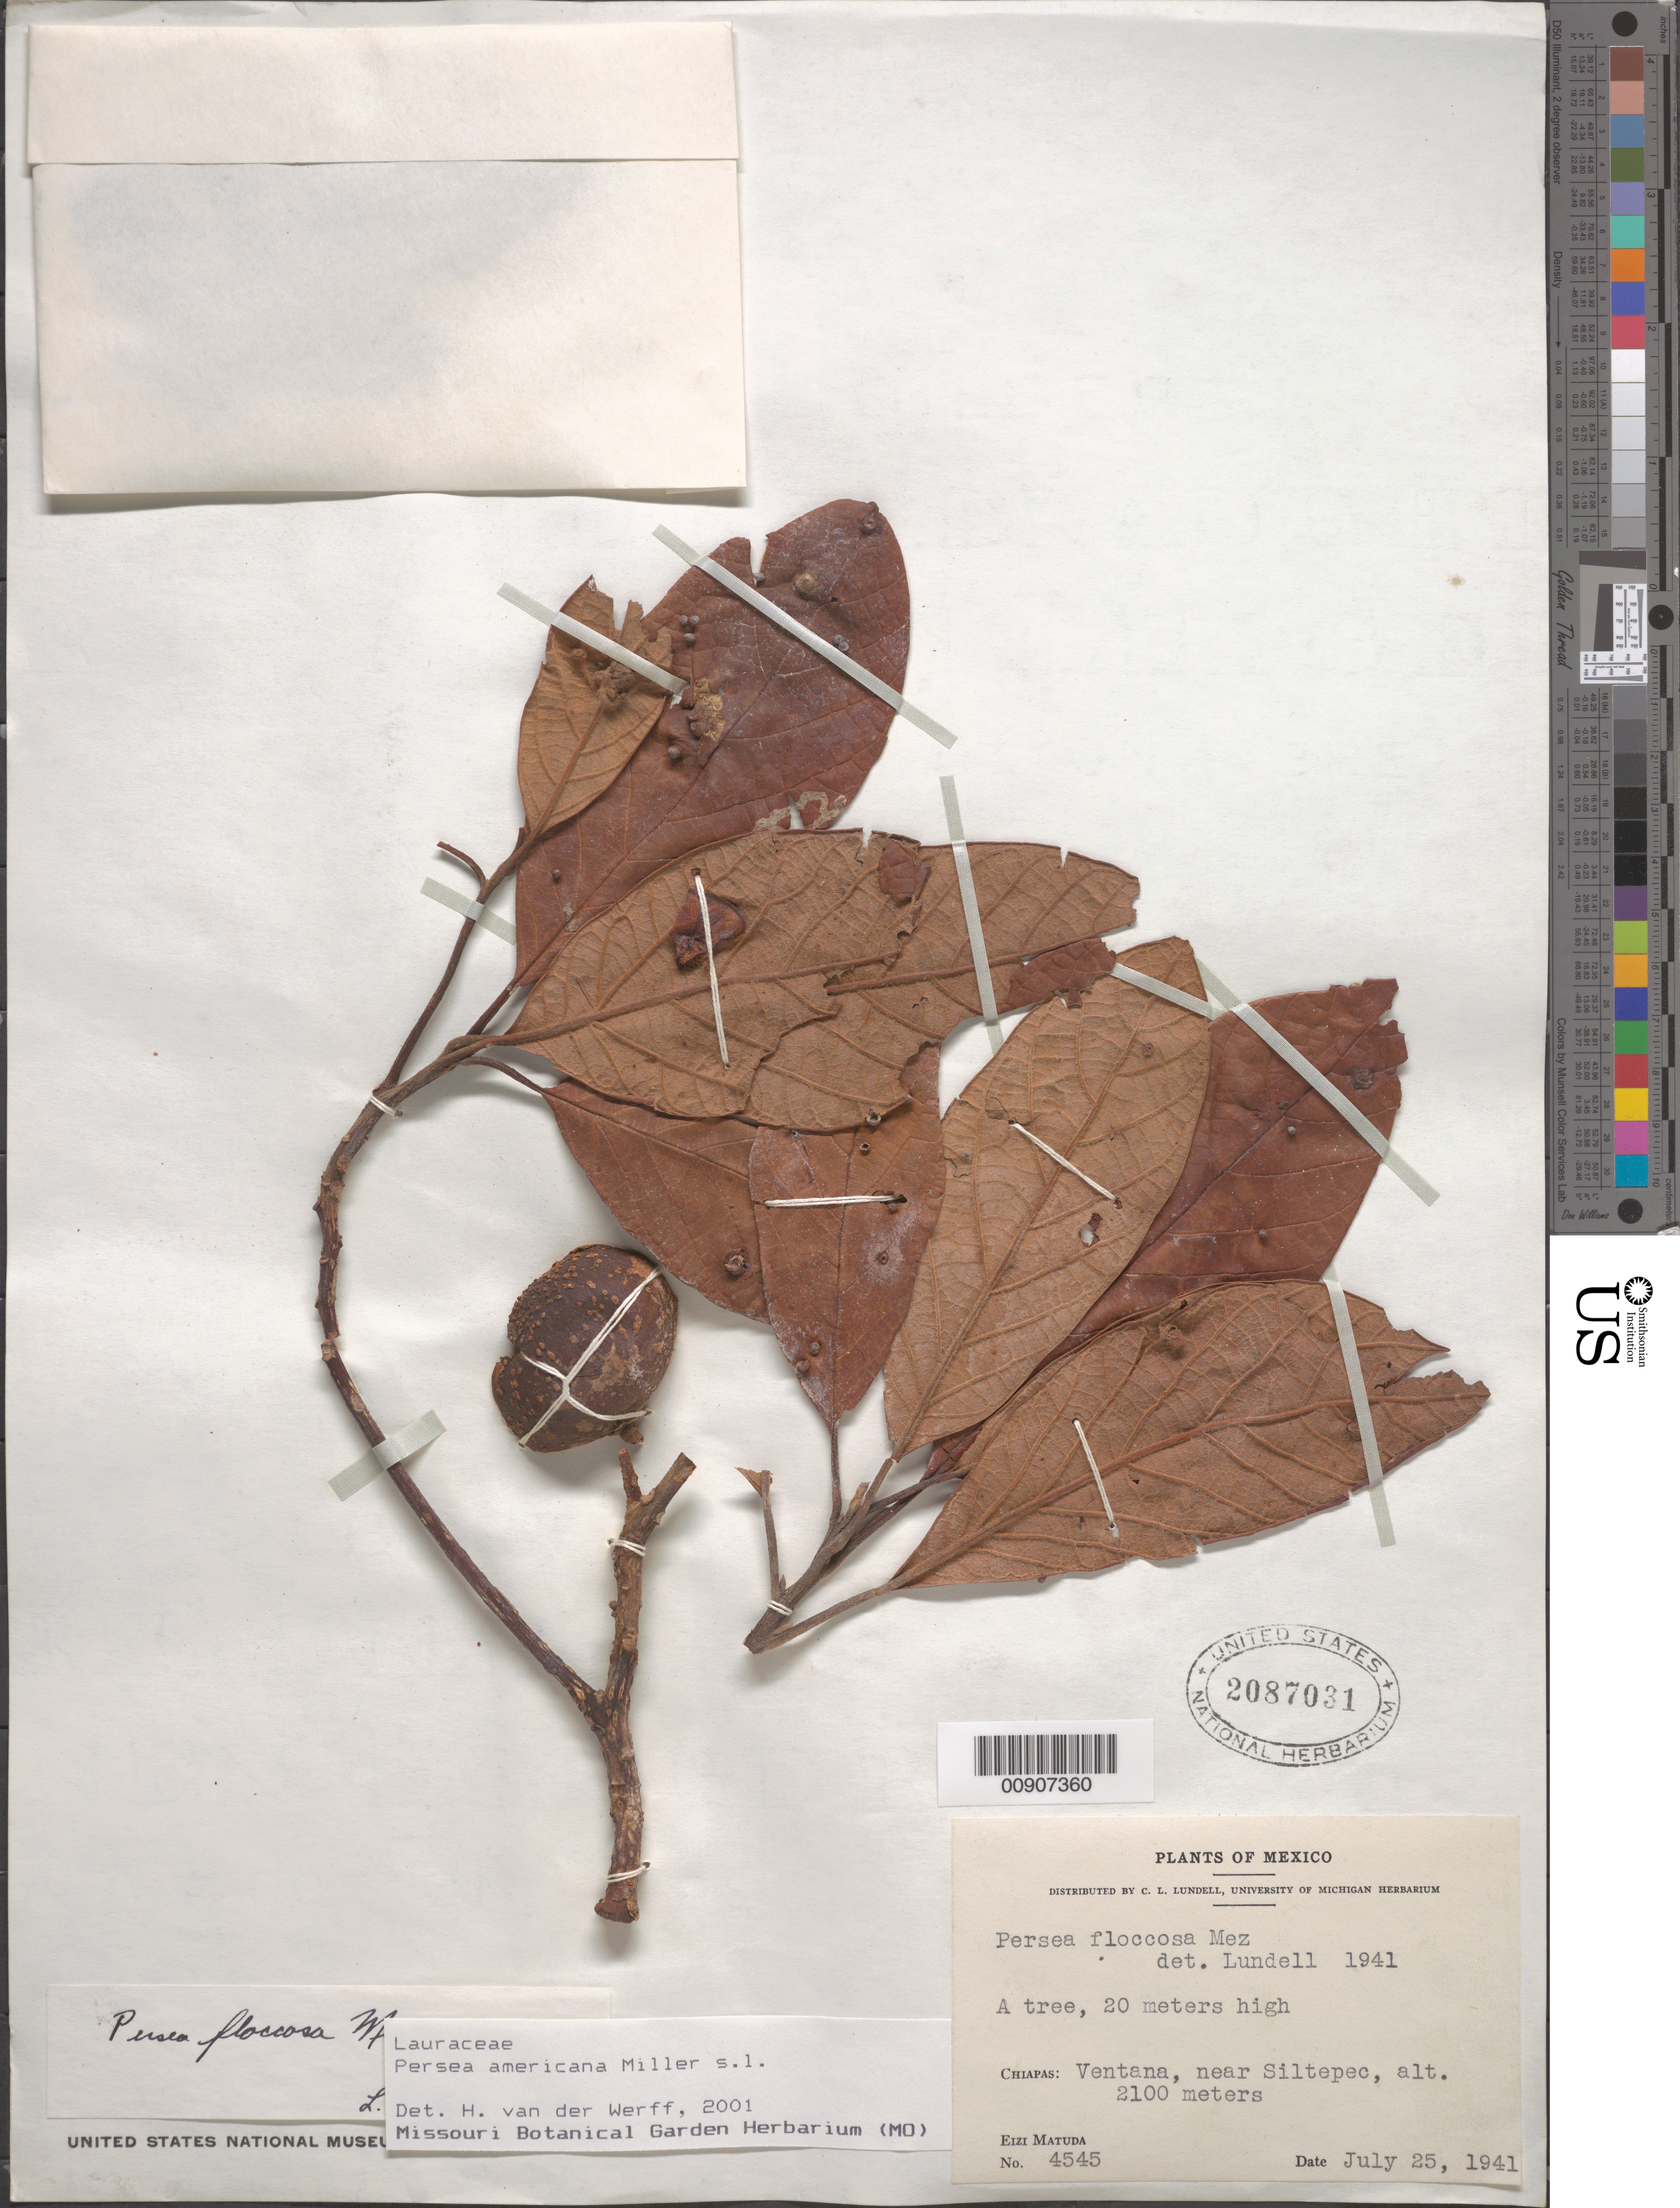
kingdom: Plantae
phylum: Tracheophyta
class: Magnoliopsida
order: Laurales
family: Lauraceae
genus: Persea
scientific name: Persea americana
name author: Mill.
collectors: E. Matuda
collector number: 4545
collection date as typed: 25 Jul 1941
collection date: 1941-07-25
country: Mexico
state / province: Chiapas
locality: Chiapas: Ventana, near Siltepec.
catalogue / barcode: US 2087031